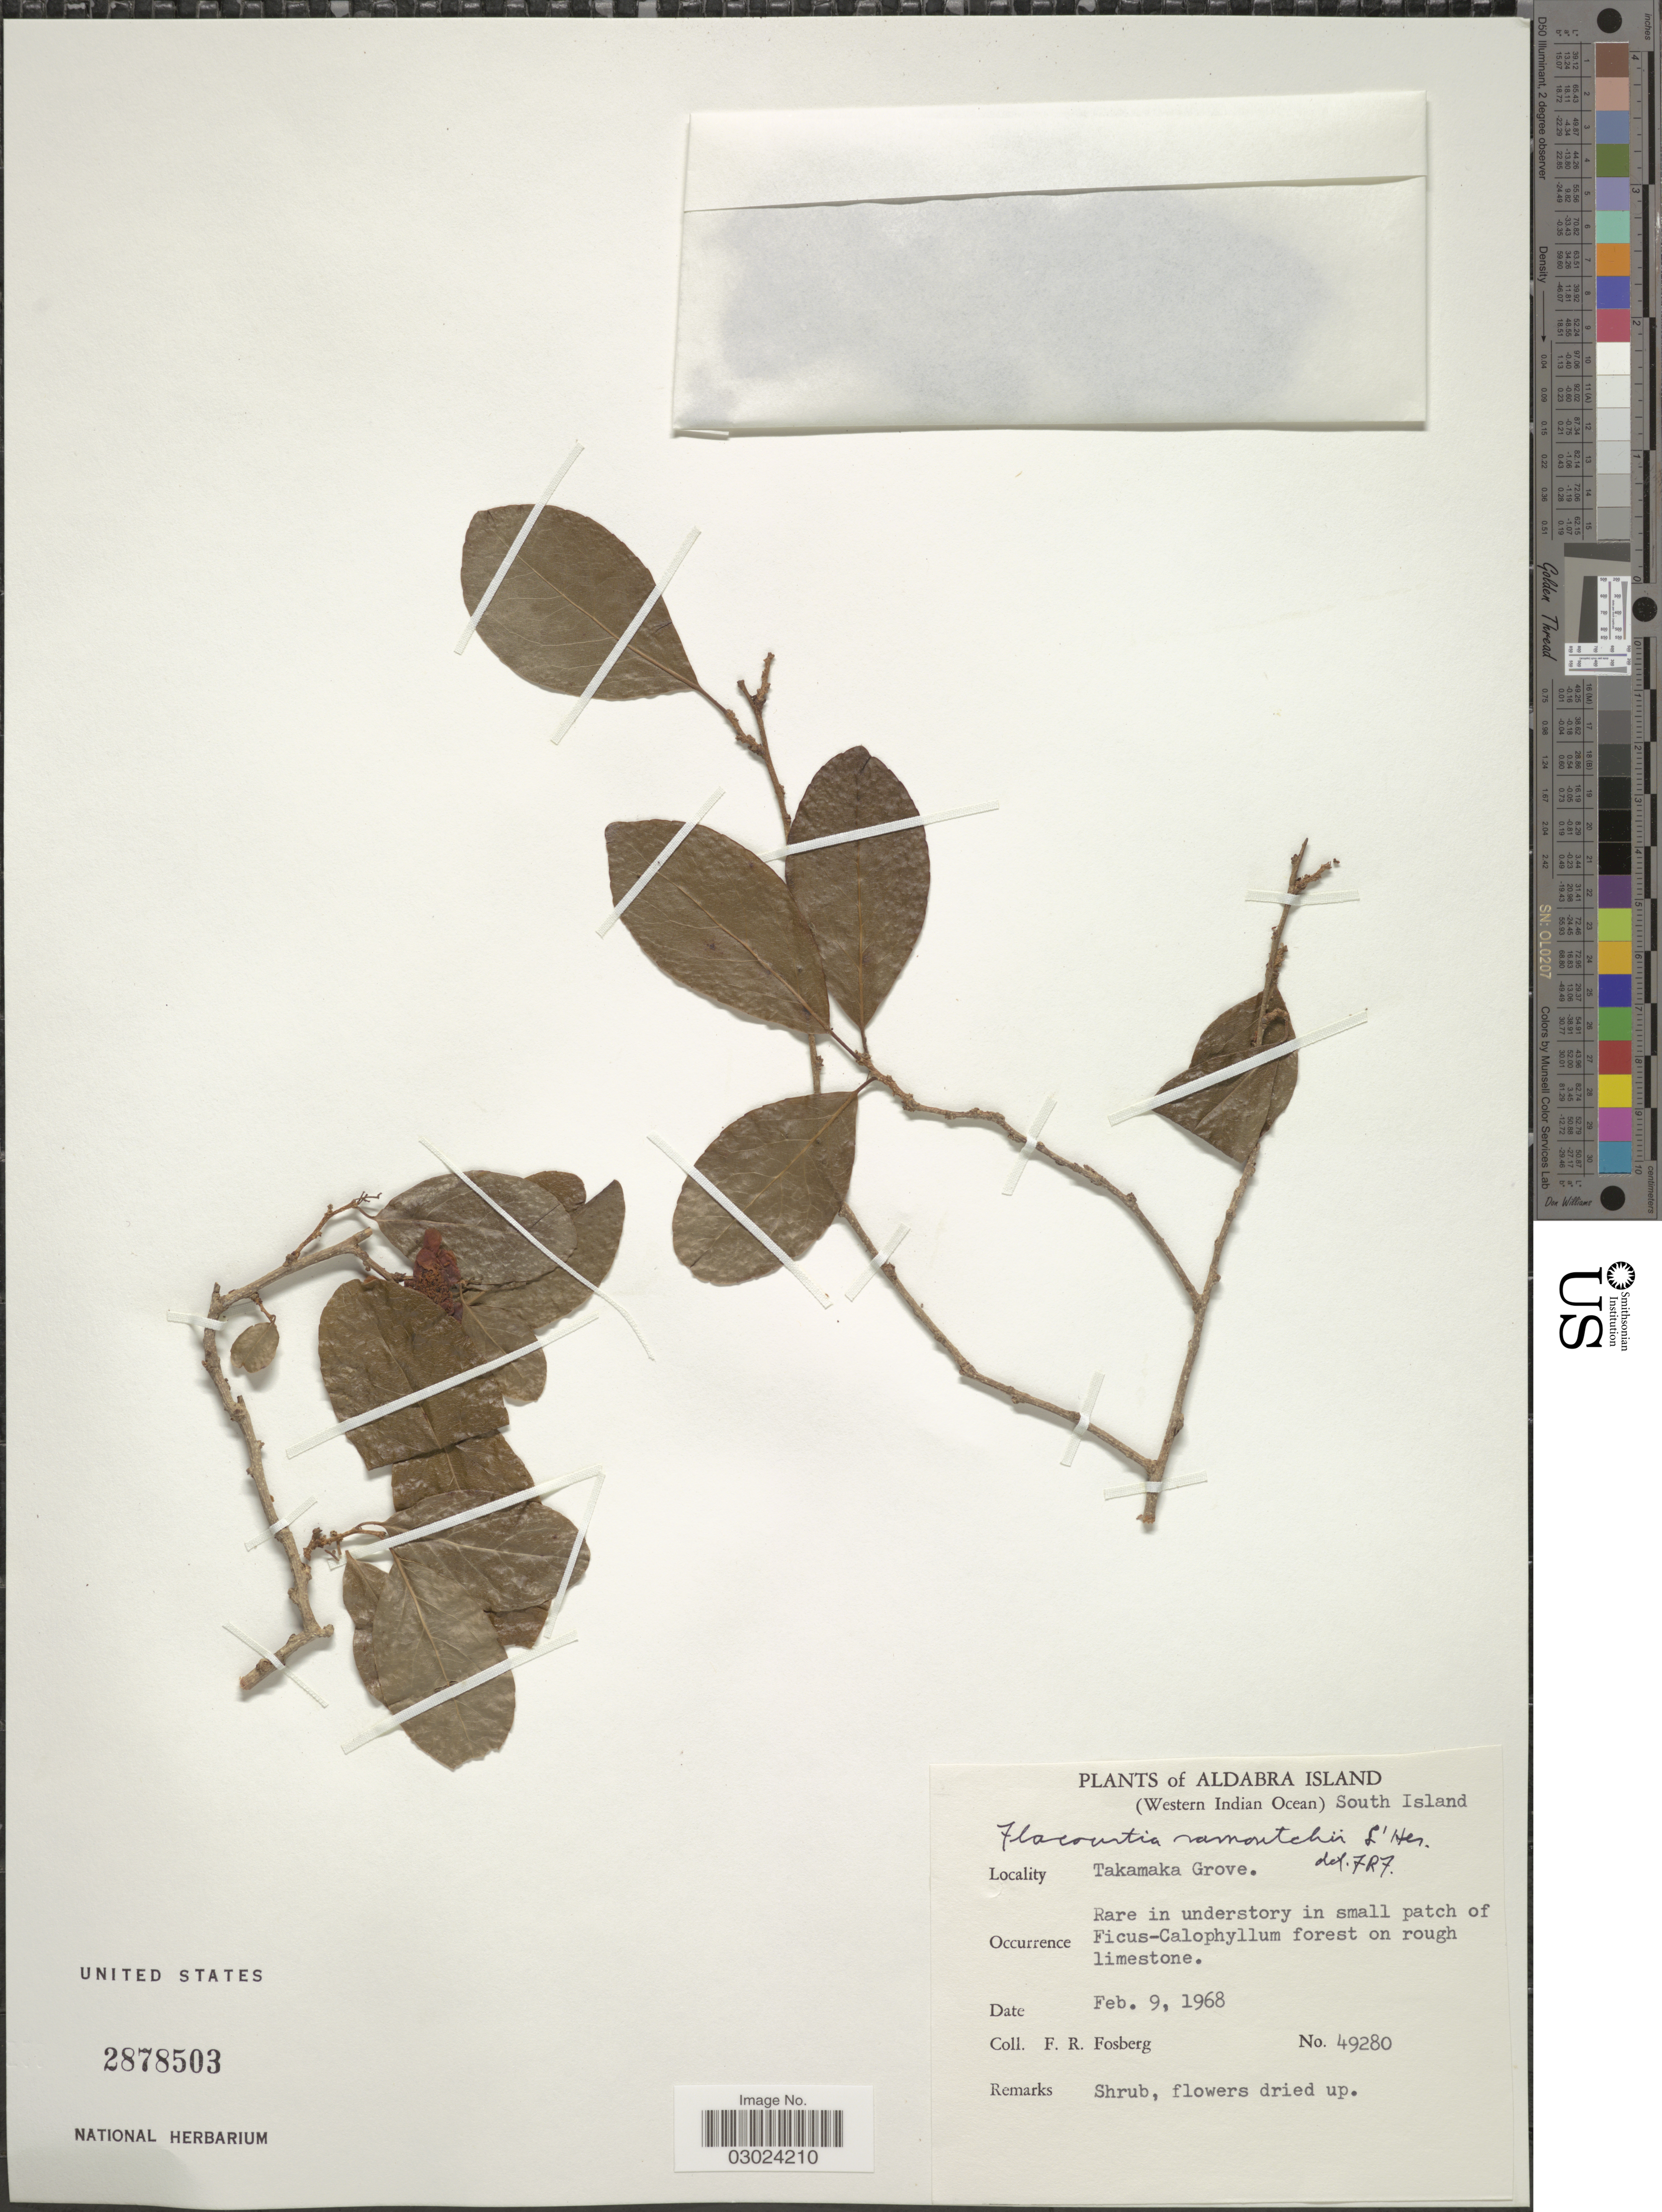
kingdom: Plantae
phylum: Tracheophyta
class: Magnoliopsida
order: Malpighiales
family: Salicaceae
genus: Flacourtia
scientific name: Flacourtia ramontchi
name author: L'Hér.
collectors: F. R. Fosberg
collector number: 49280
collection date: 1968-02-09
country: Seychelles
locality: Aldabra Island. (Western Indian Ocean) South Island. Takamaka Grove.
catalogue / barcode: US 2878503